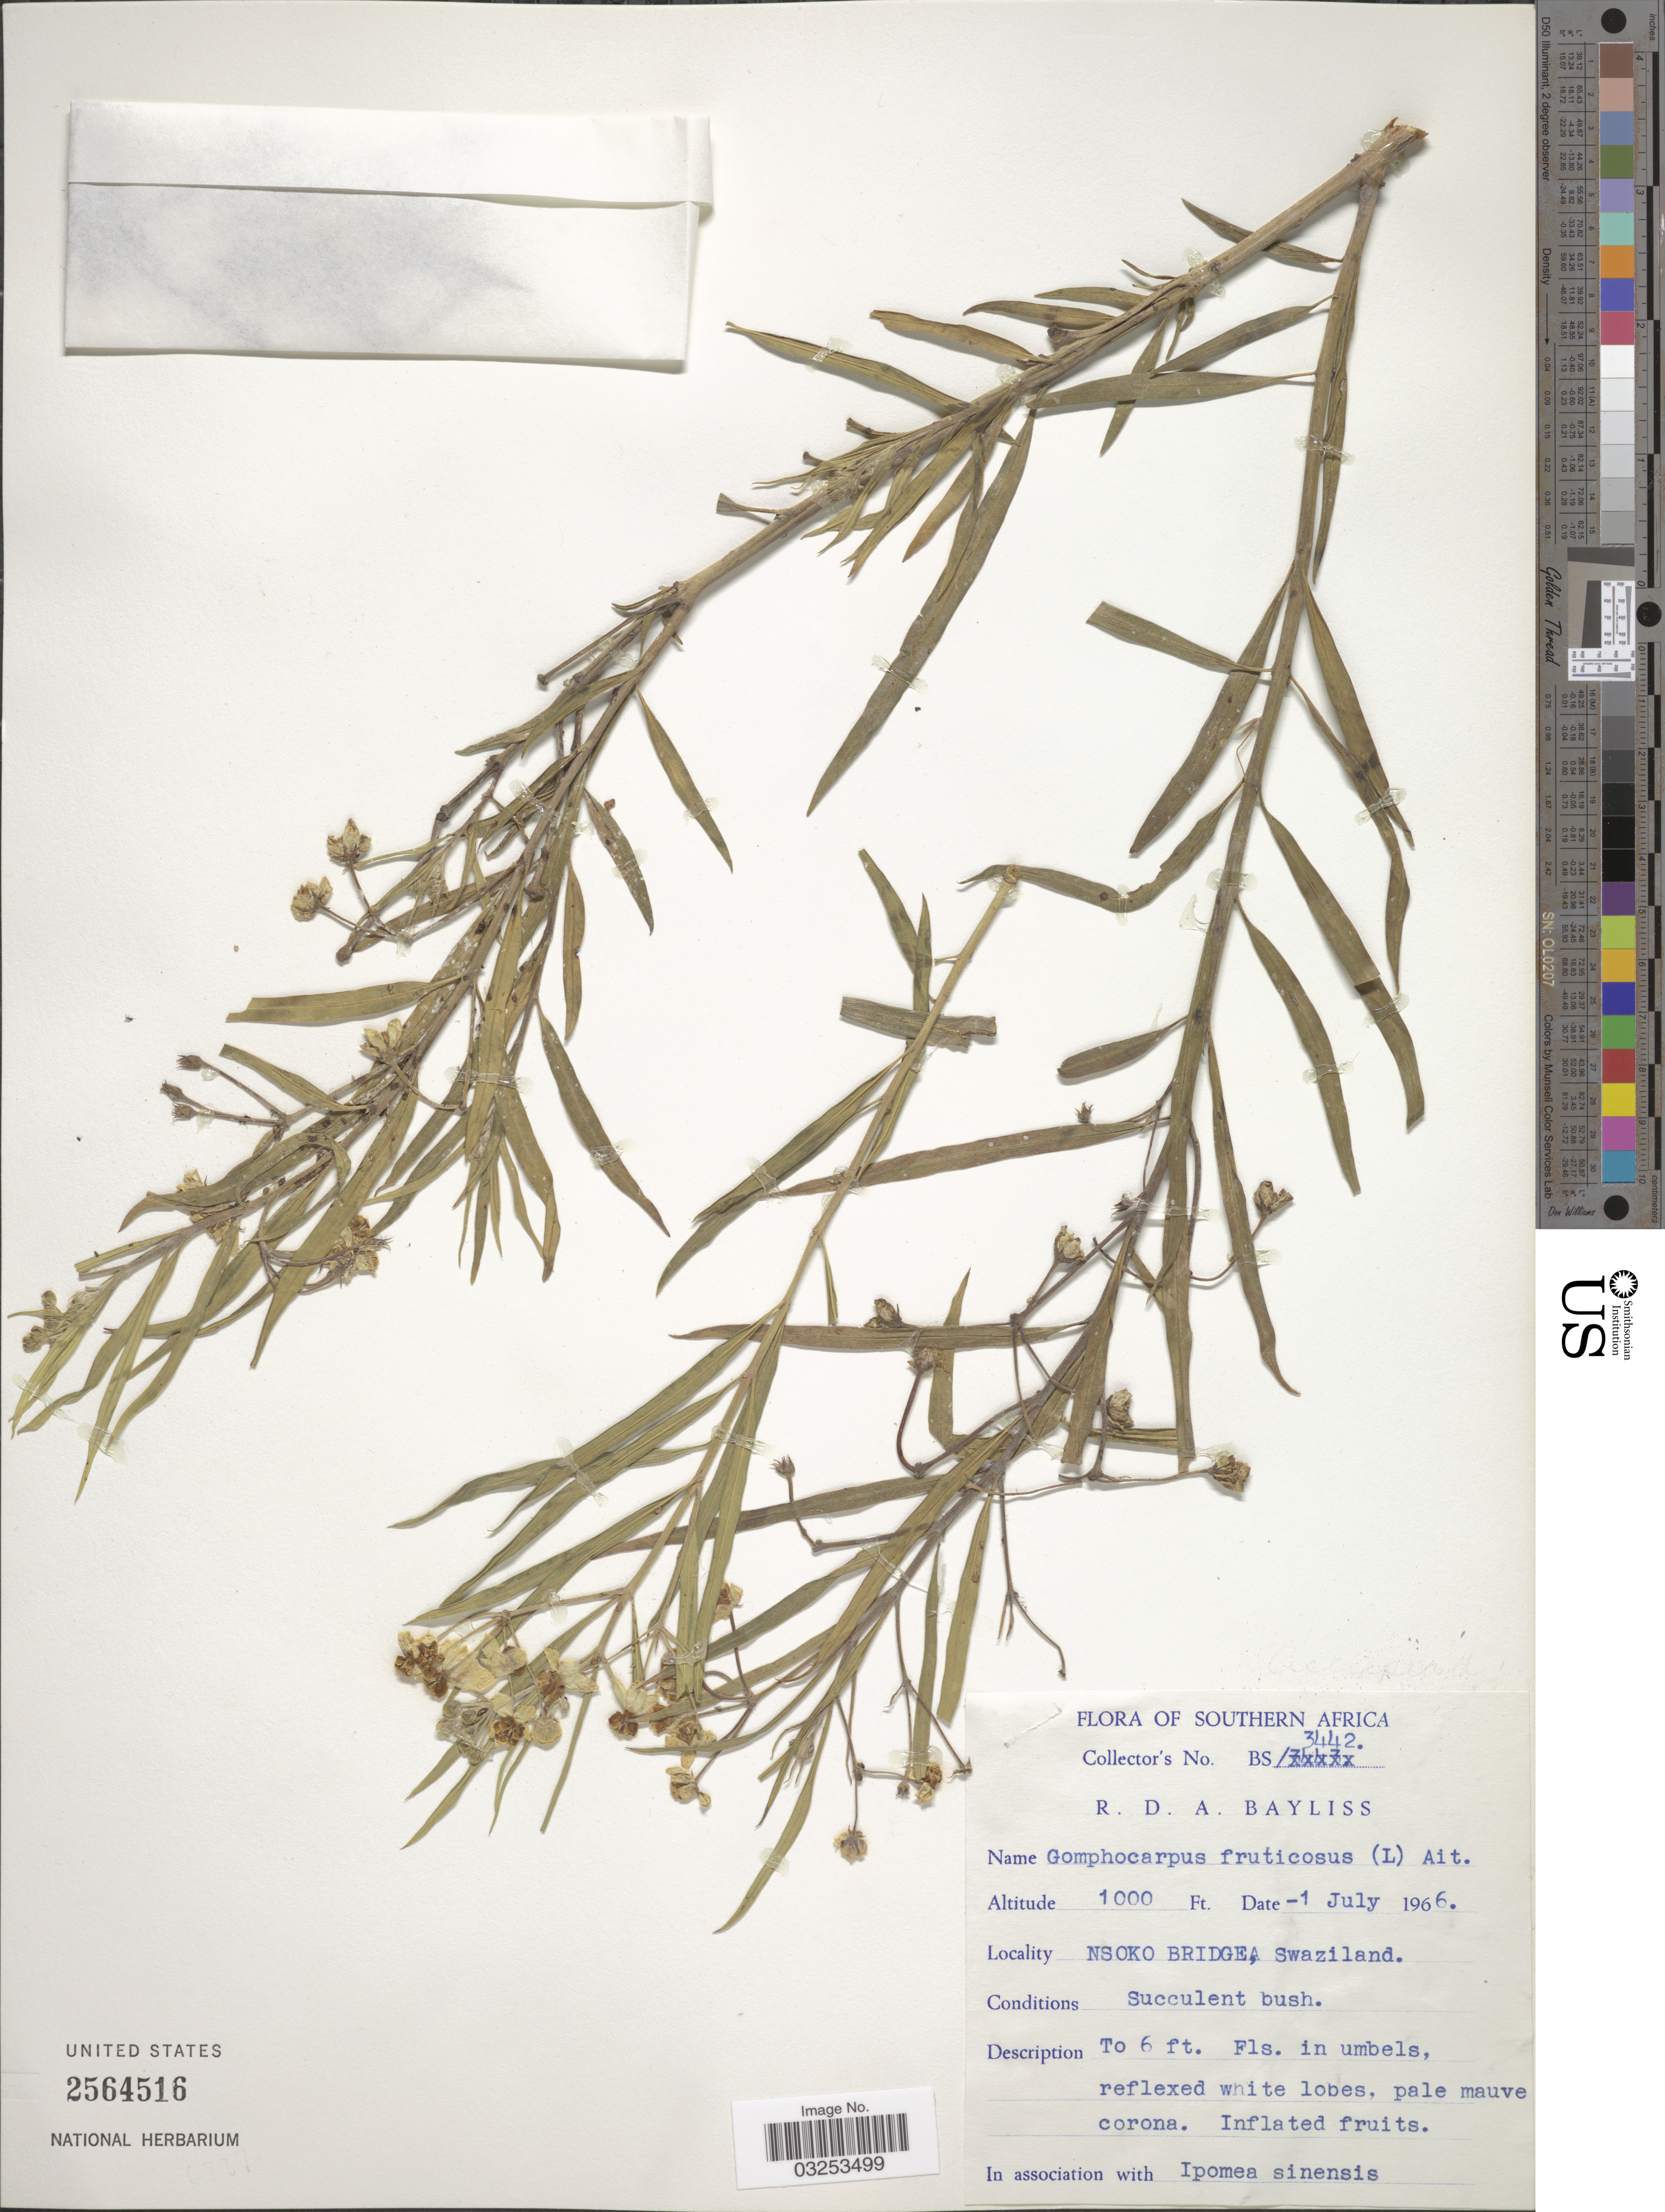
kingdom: Plantae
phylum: Tracheophyta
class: Magnoliopsida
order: Gentianales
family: Apocynaceae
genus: Gomphocarpus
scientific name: Gomphocarpus fruticosus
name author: (L.) W.T. Aiton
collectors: R. Bayliss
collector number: BS 3442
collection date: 1966-07-01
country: Eswatini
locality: Southern Africa. Nsoko Bridge.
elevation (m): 305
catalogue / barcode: US 2564516